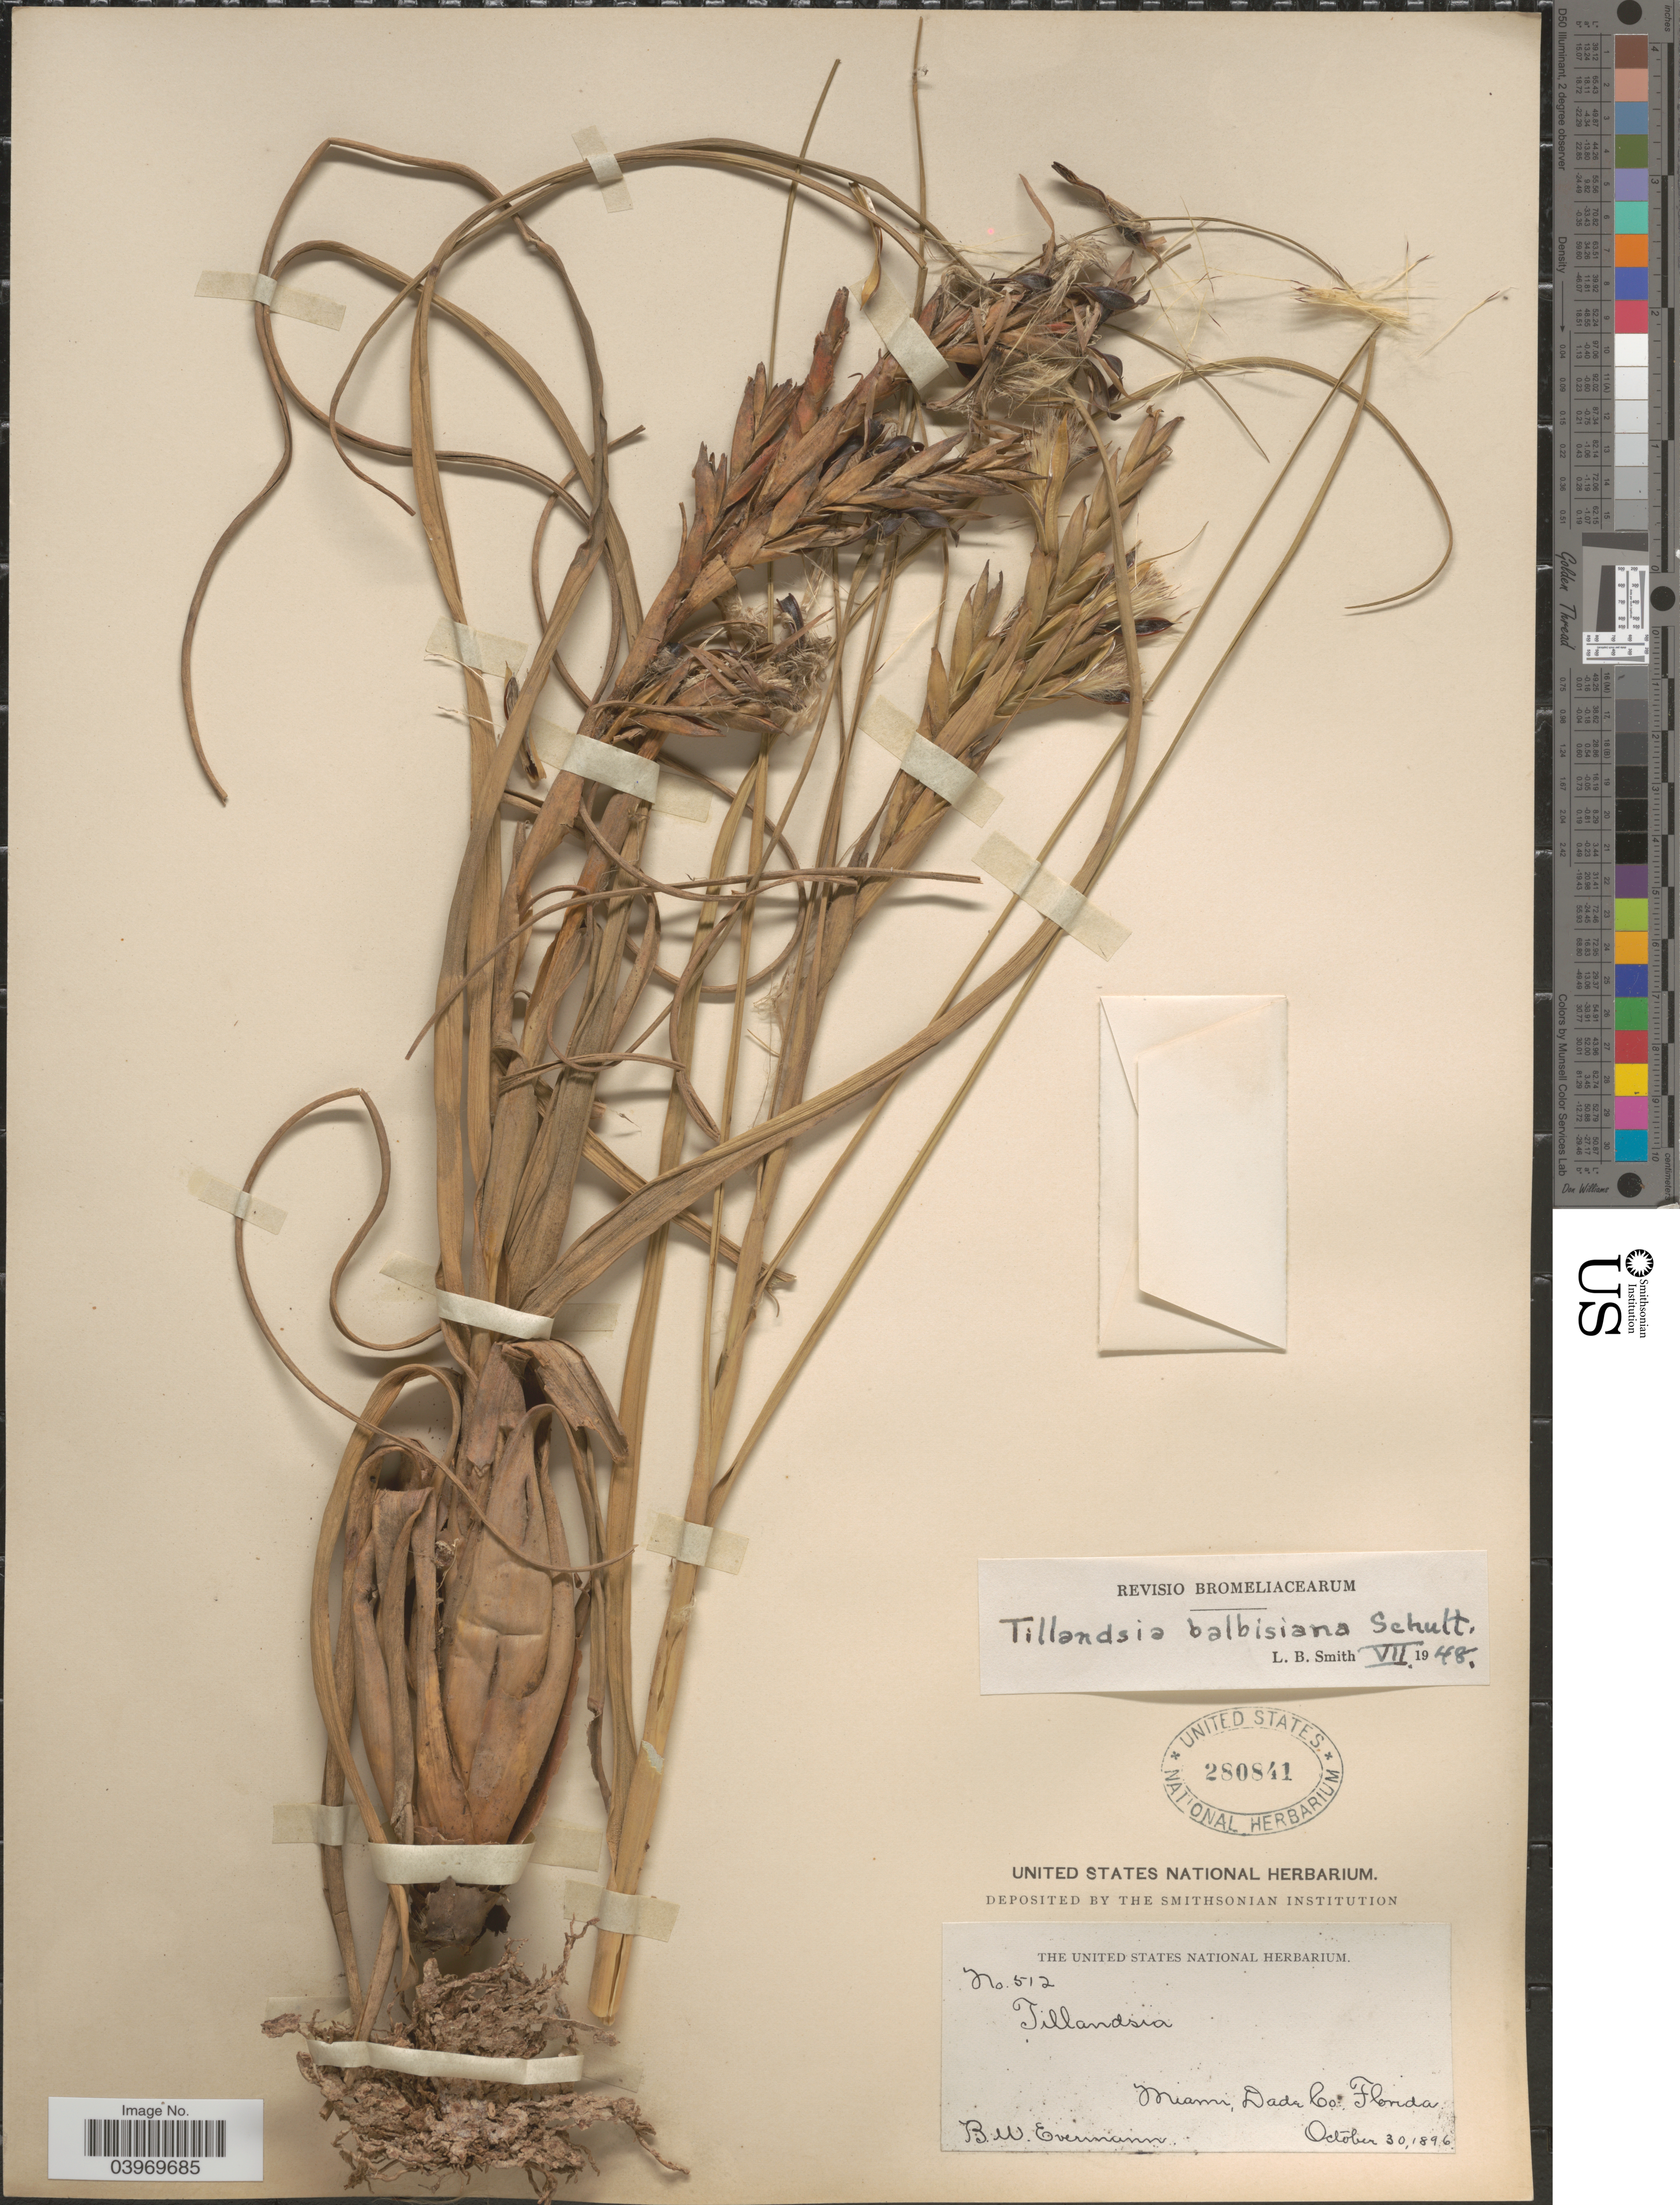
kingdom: Plantae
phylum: Tracheophyta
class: Liliopsida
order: Poales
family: Bromeliaceae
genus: Tillandsia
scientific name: Tillandsia balbisiana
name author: Schult. f.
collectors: B. W. Evermann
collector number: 512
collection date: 1896-10-30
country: United States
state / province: Florida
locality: Miami, Dade Co.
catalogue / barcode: US 280841